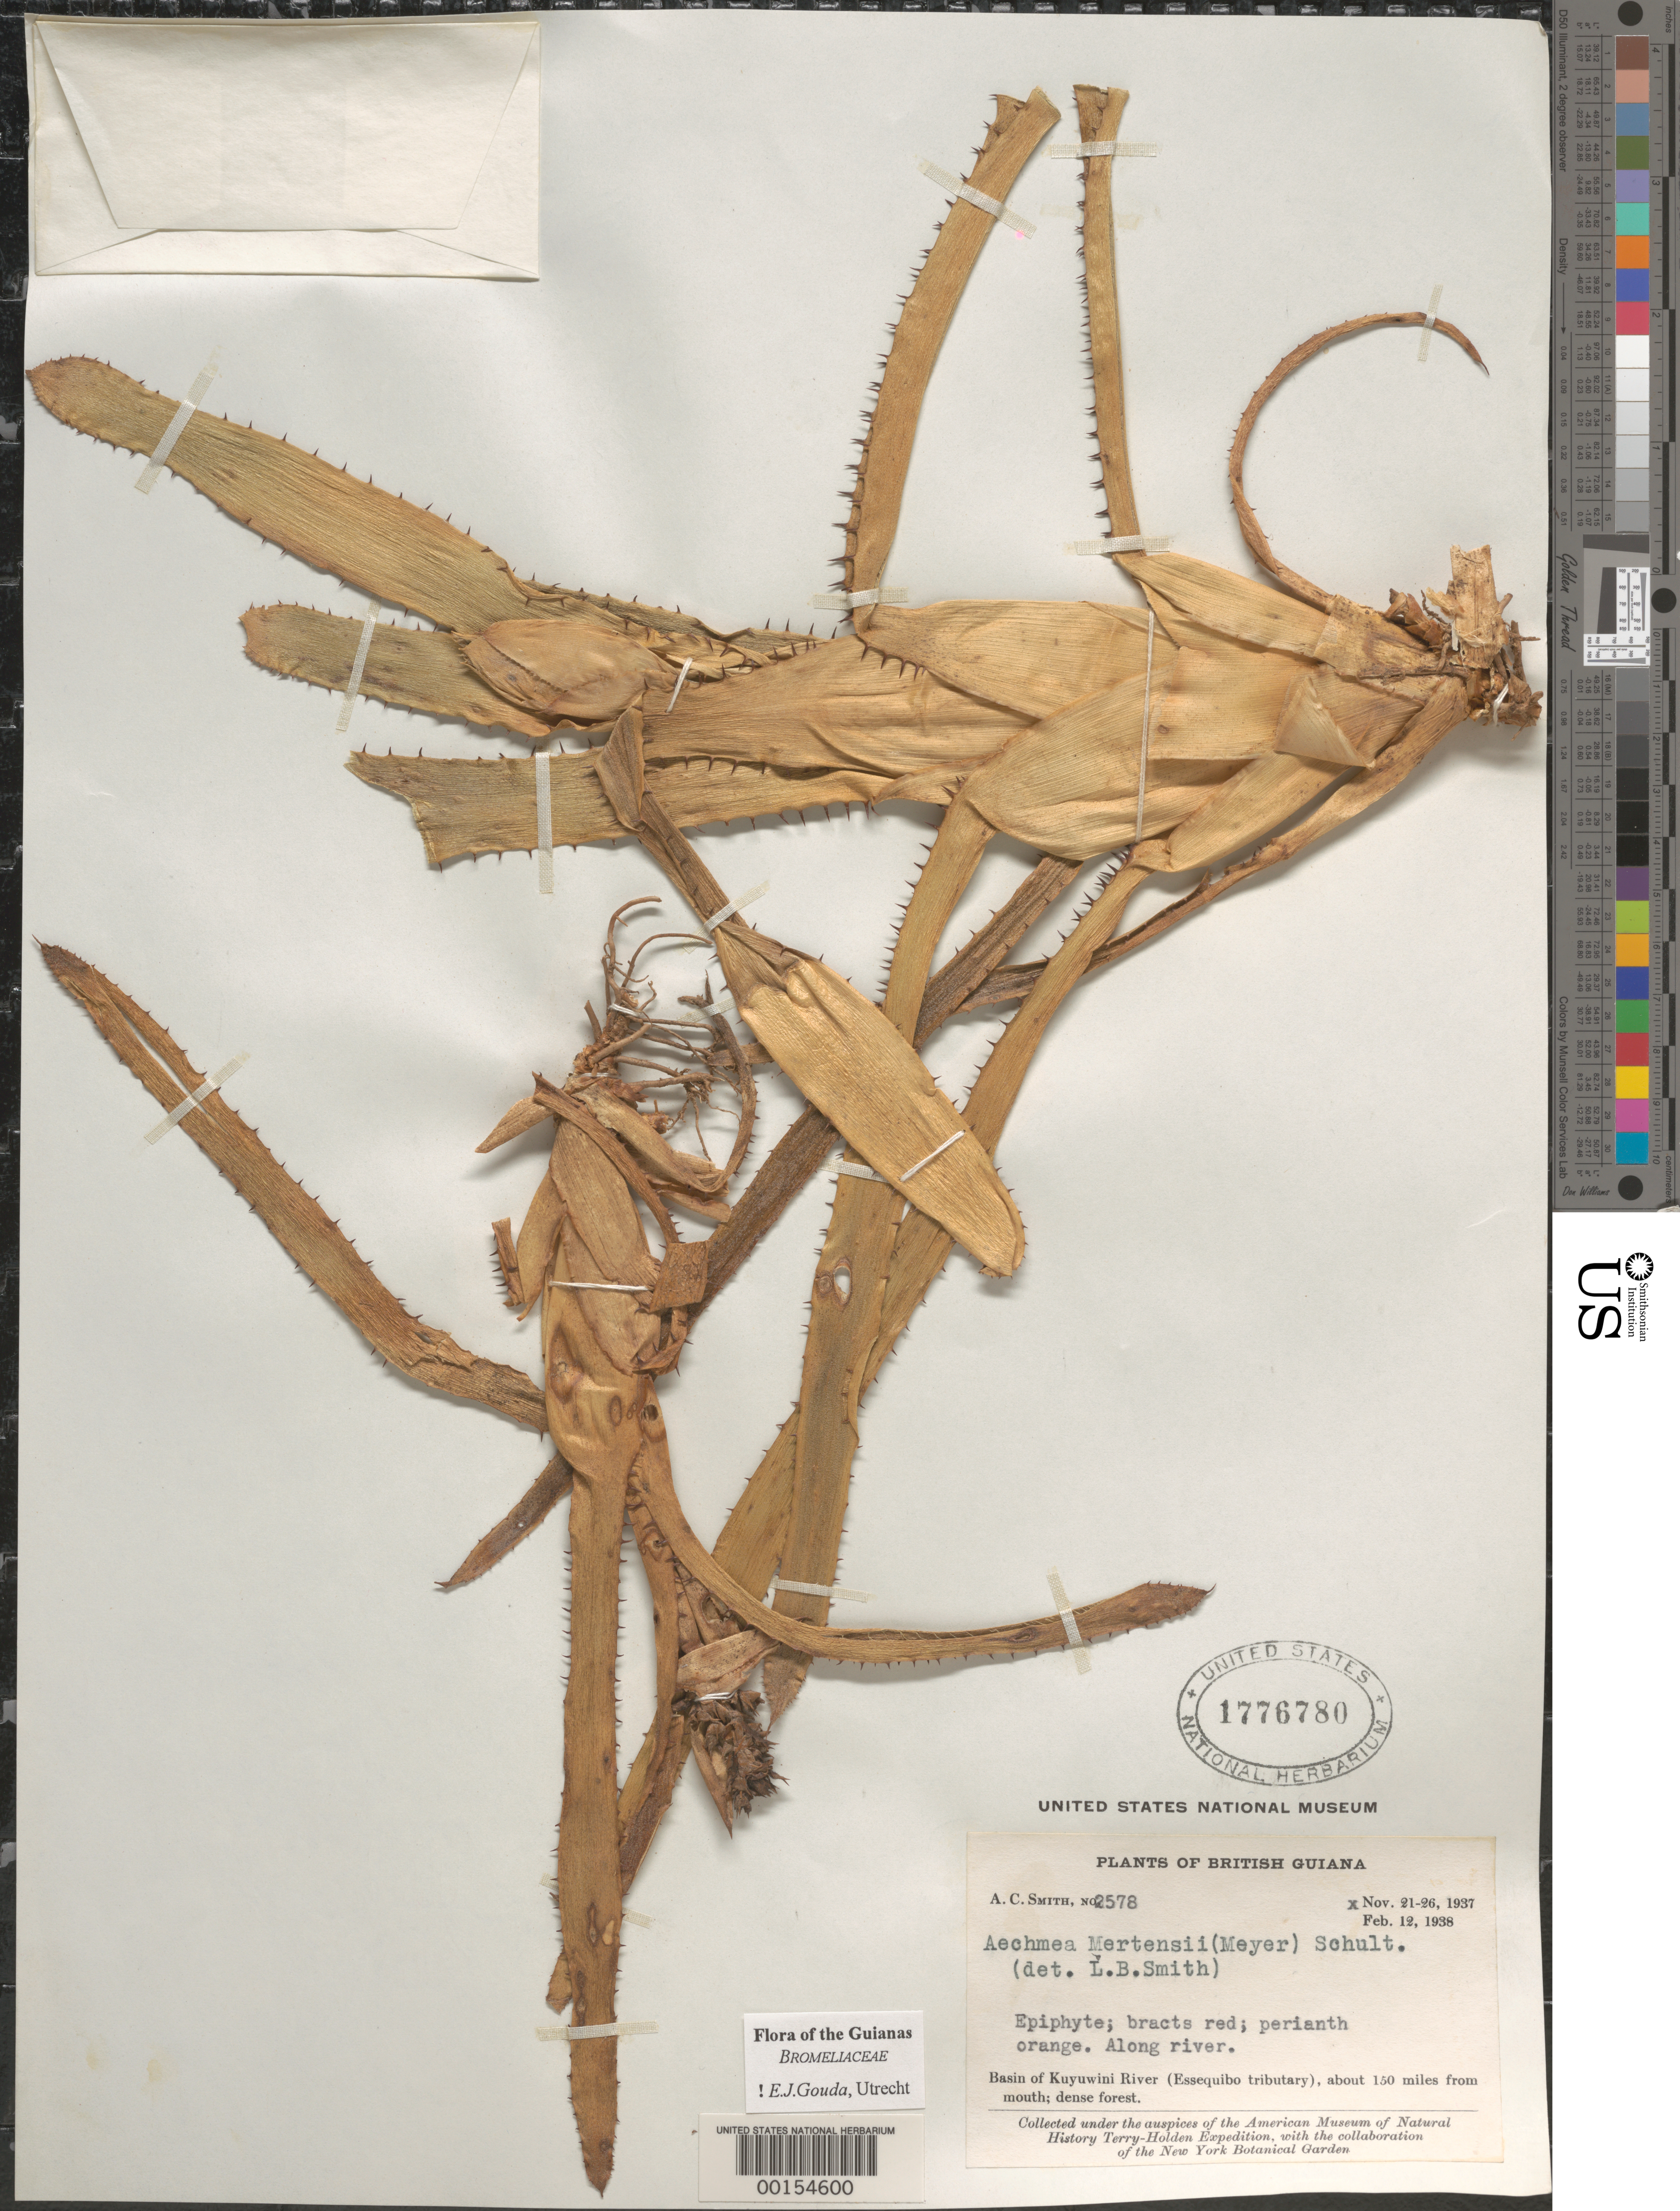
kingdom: Plantae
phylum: Tracheophyta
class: Liliopsida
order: Poales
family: Bromeliaceae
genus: Aechmea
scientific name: Aechmea mertensii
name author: (G. Mey.) Schult. & Schult. f.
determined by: Gouda, E. J.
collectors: A. C. Smith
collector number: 2578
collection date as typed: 21-Nov-37 to 26-Nov-37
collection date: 1937-11-21/1937-11-26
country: Guyana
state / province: U. Takutu-U. Essequibo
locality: Kuyuwini River Basin (Essequibo River tributary), about 150 mi. from mouth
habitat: Dense forest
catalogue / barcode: US 1776780